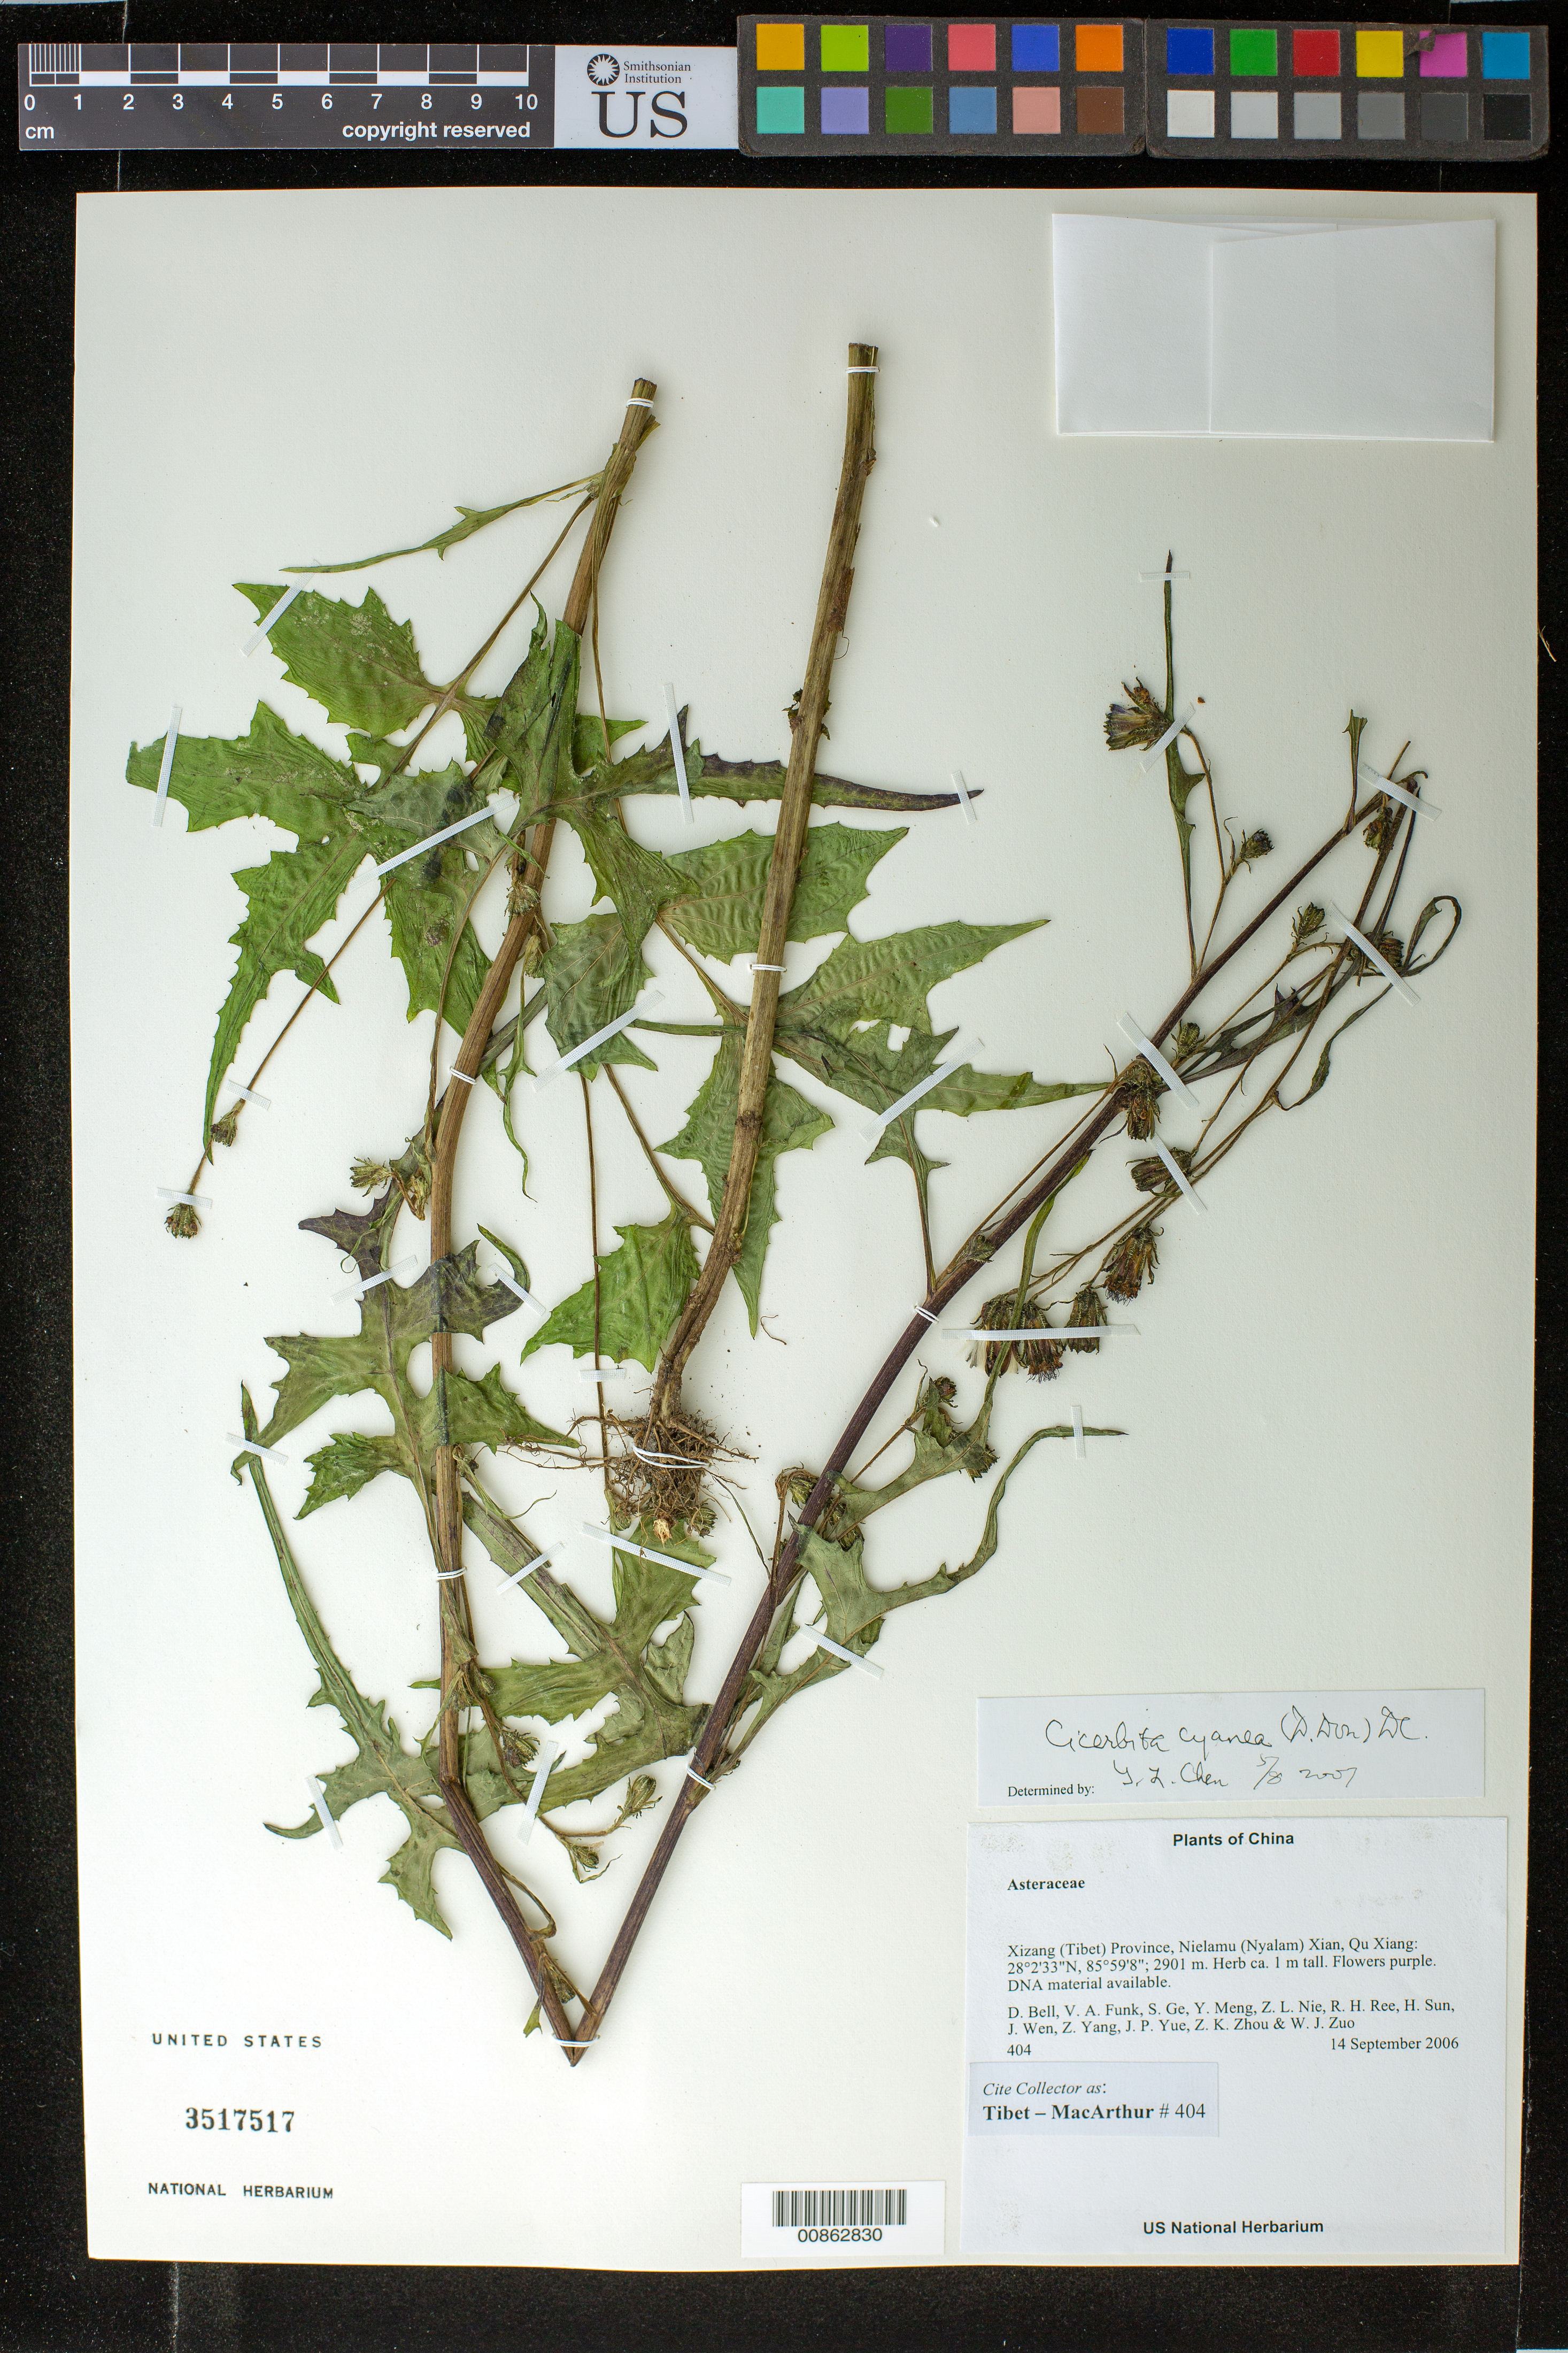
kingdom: Plantae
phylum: Tracheophyta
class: Magnoliopsida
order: Asterales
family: Asteraceae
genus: Chaetoseris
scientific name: Chaetoseris cyanea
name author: (D. Don) C. Shih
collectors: Tibet-MacArthur, D. A. Bell, V. Funk, S. Ge, Y. Meng, Z. Nie, R. Ree, H. Sun, J. Wen, Z. Yang, J. Yue, Z. Zhou & W. Zuo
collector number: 404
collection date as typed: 14 Sep 2006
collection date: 2006-09-14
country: China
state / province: Xizang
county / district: Nielamu (Nyalam) Xian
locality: Qu Xiang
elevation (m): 2901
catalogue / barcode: US 3517517